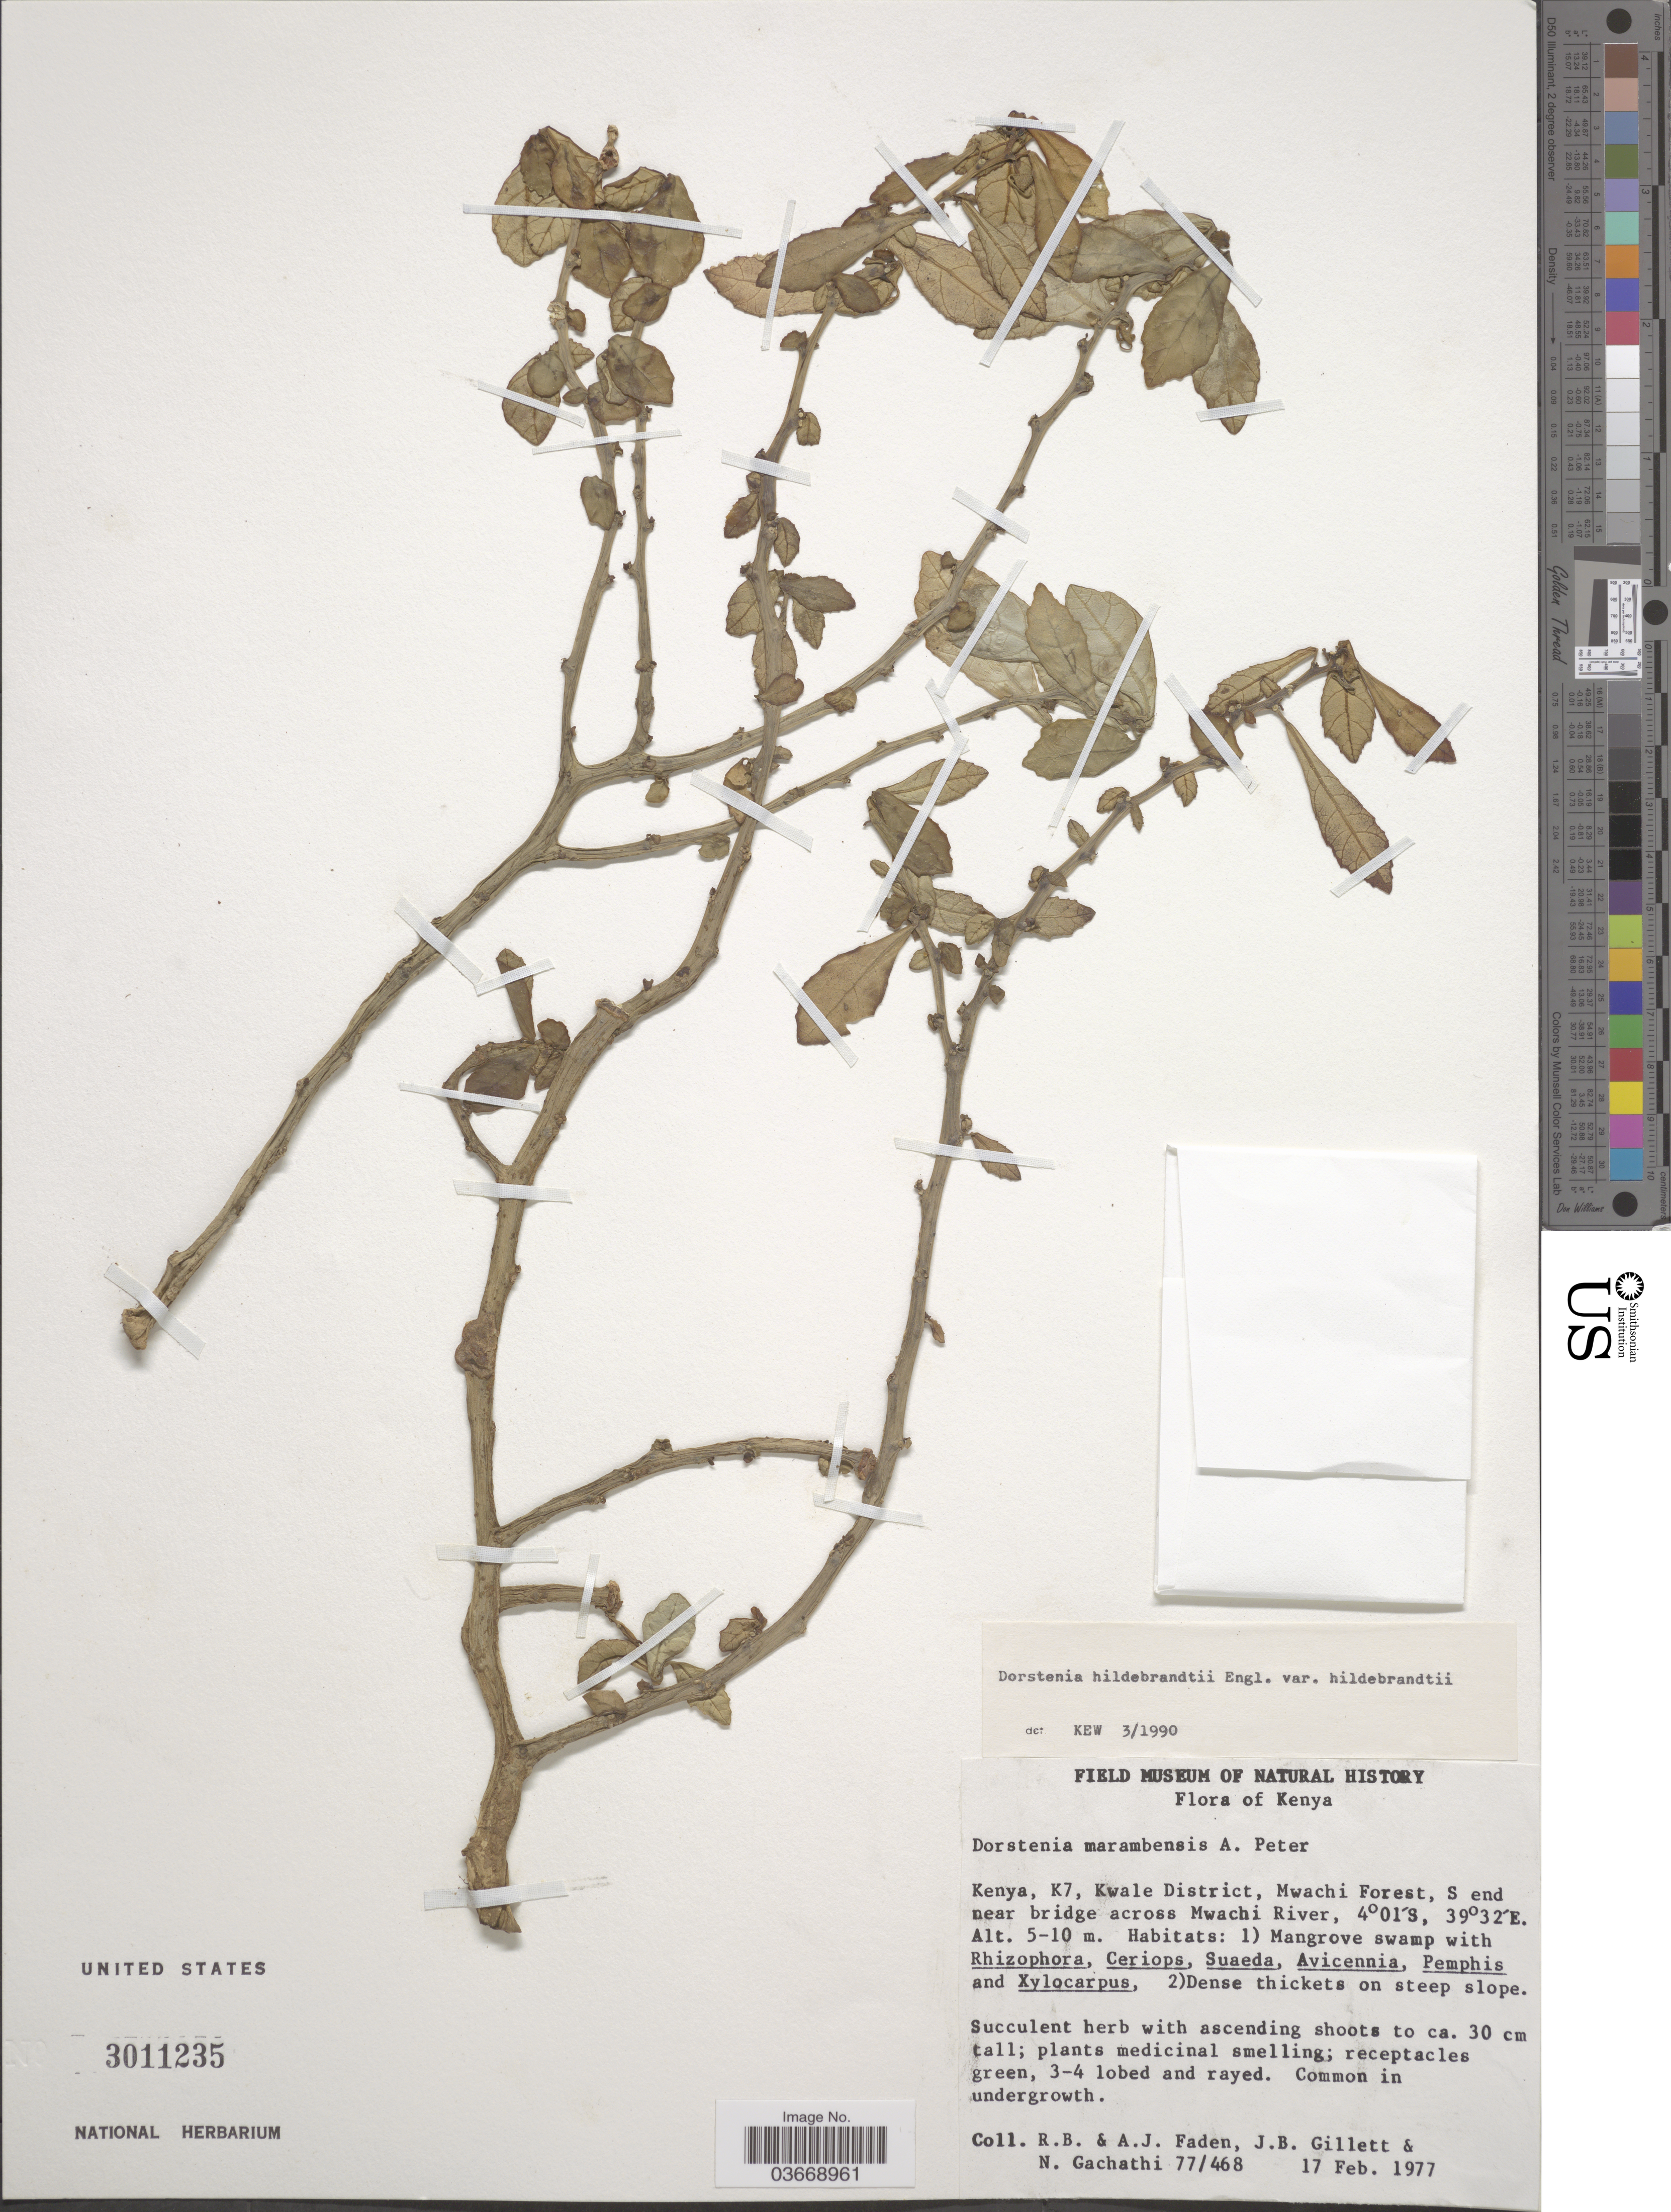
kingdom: Plantae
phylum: Tracheophyta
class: Magnoliopsida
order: Rosales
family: Moraceae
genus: Dorstenia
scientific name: Dorstenia hildebrandtii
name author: Engl.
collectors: R. B. Faden, A. J. Faden, J. B. Gillett & N. Gachathi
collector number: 77/468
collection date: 1977-02-17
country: Kenya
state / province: Kwale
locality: Kenya, K7, Kwale District, Mwachi Forest, S end near bridge across Mwachi River.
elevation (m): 5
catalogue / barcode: US 3011235